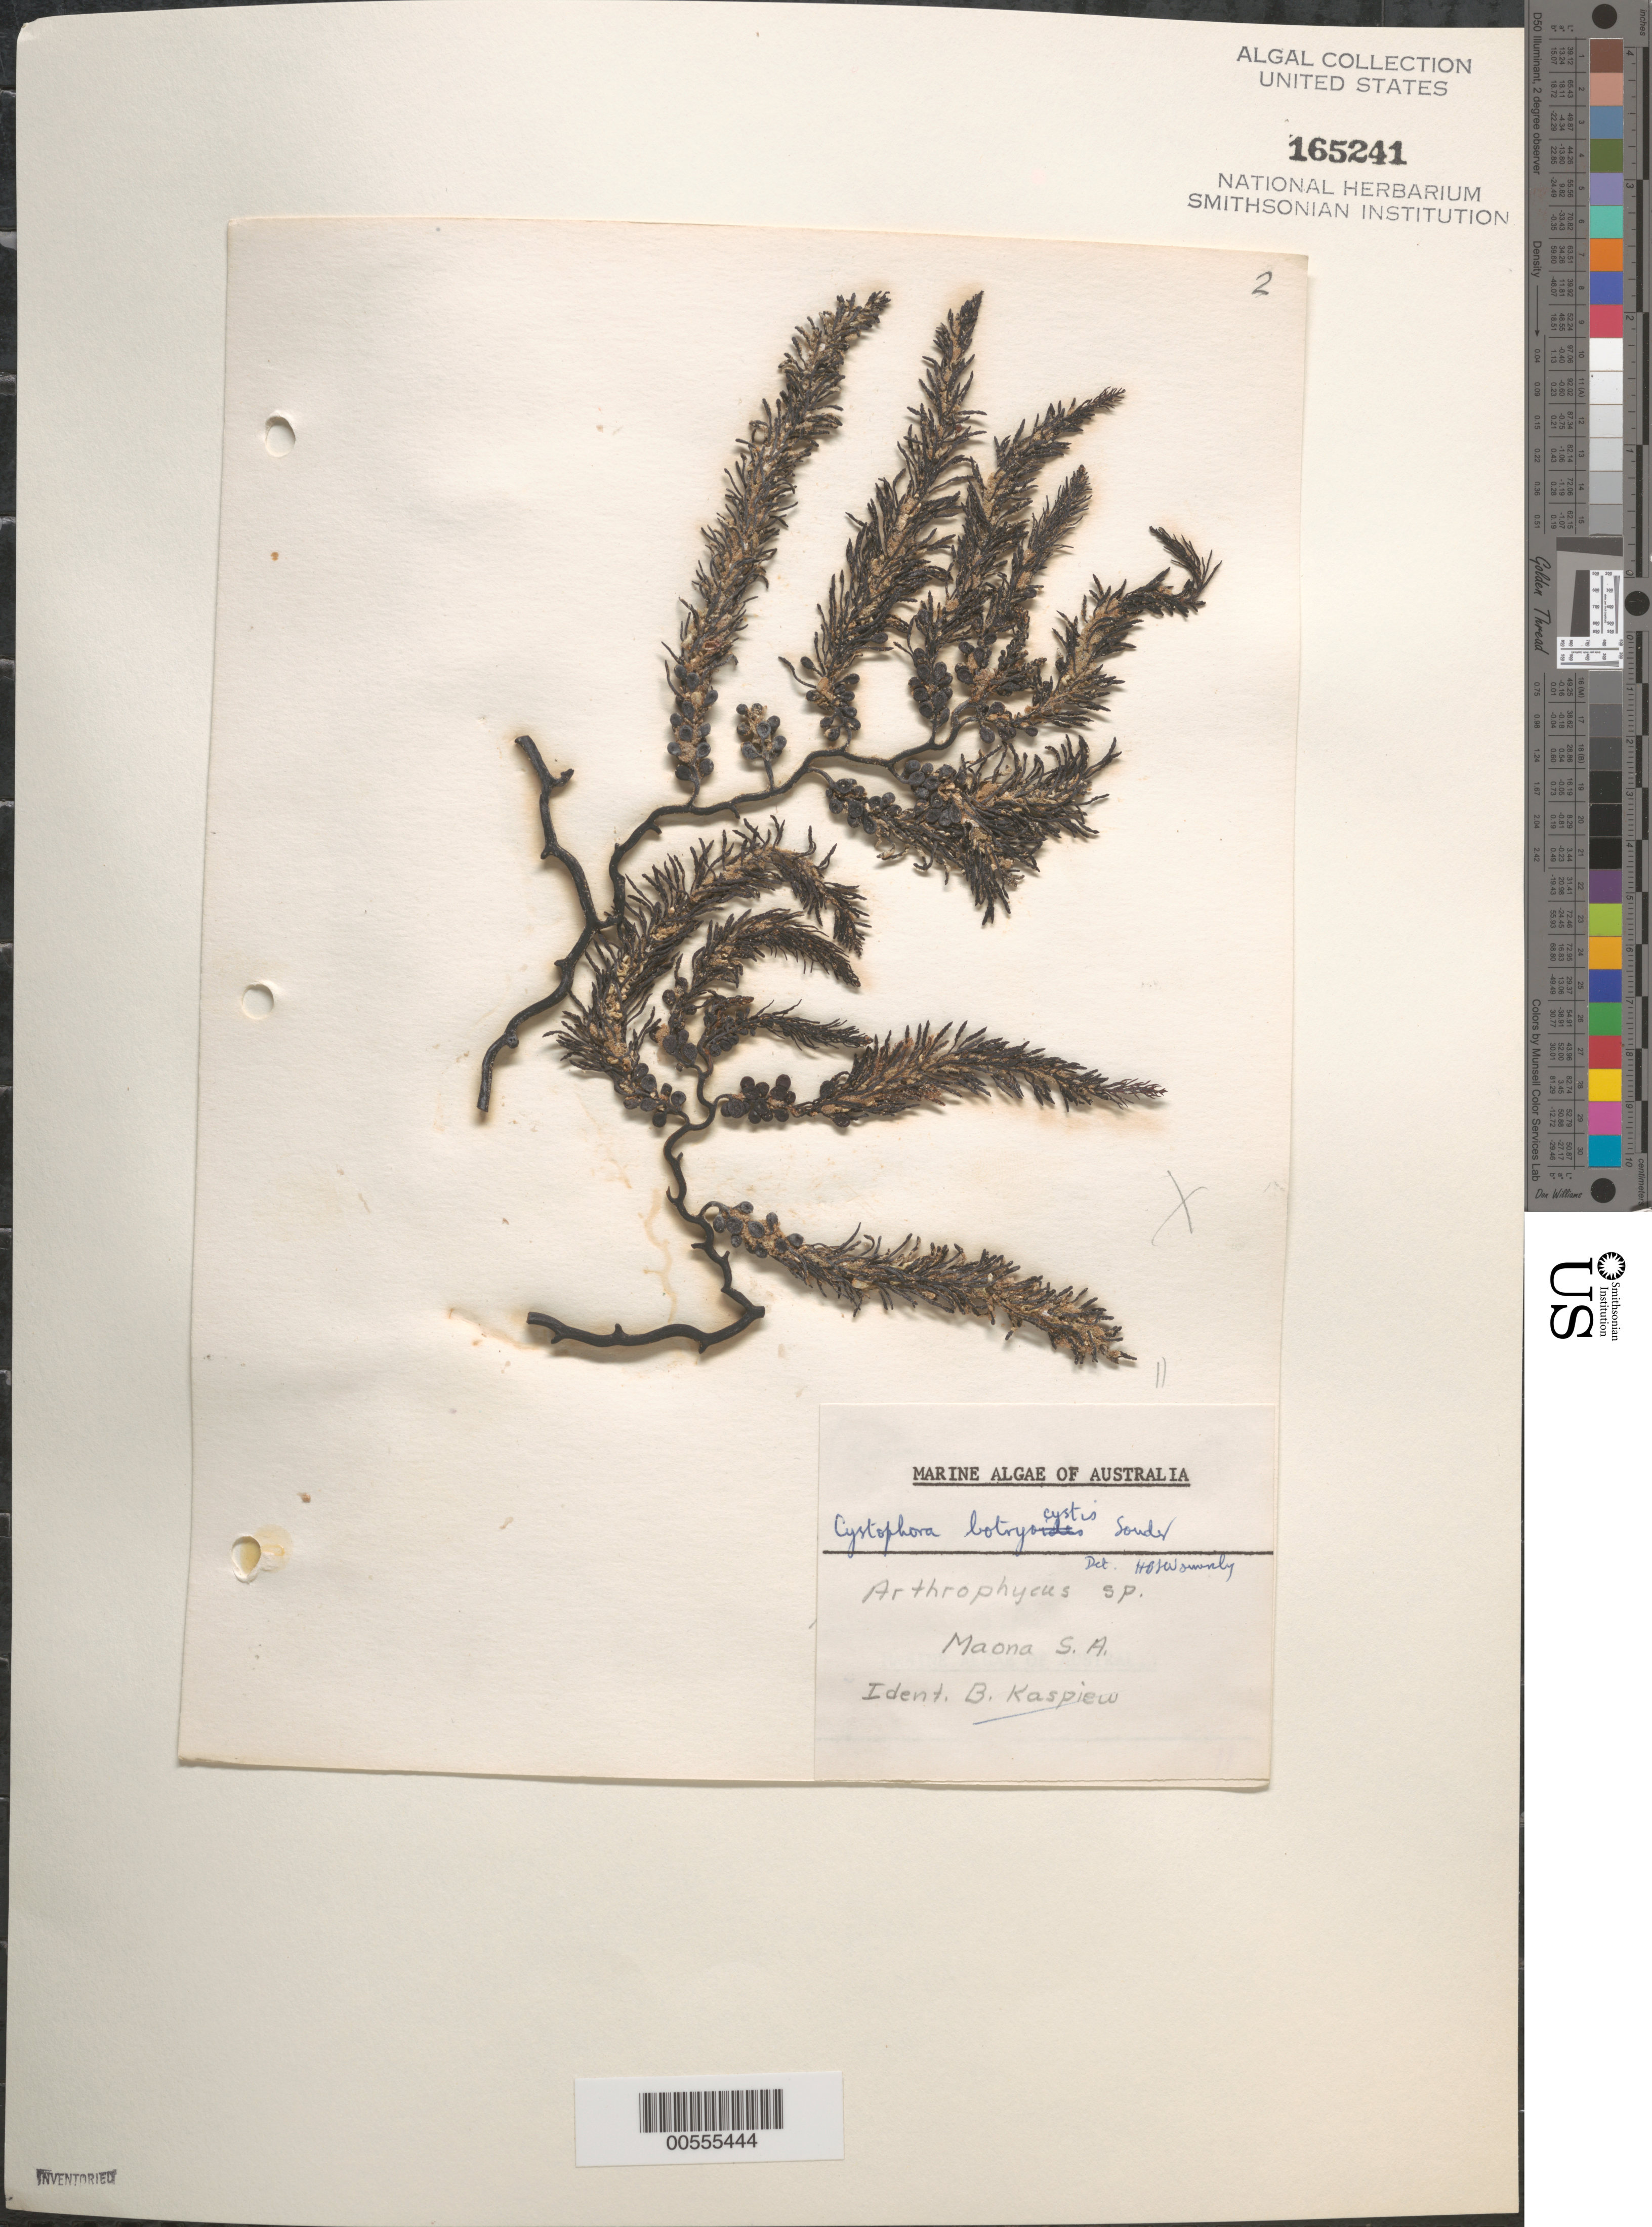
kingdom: Chromista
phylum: Ochrophyta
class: Phaeophyceae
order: Fucales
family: Sargassaceae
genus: Cystophora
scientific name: Cystophora botryocystis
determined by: Womersley, H. B. S.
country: Australia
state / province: South Australia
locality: Maona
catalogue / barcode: US 165241